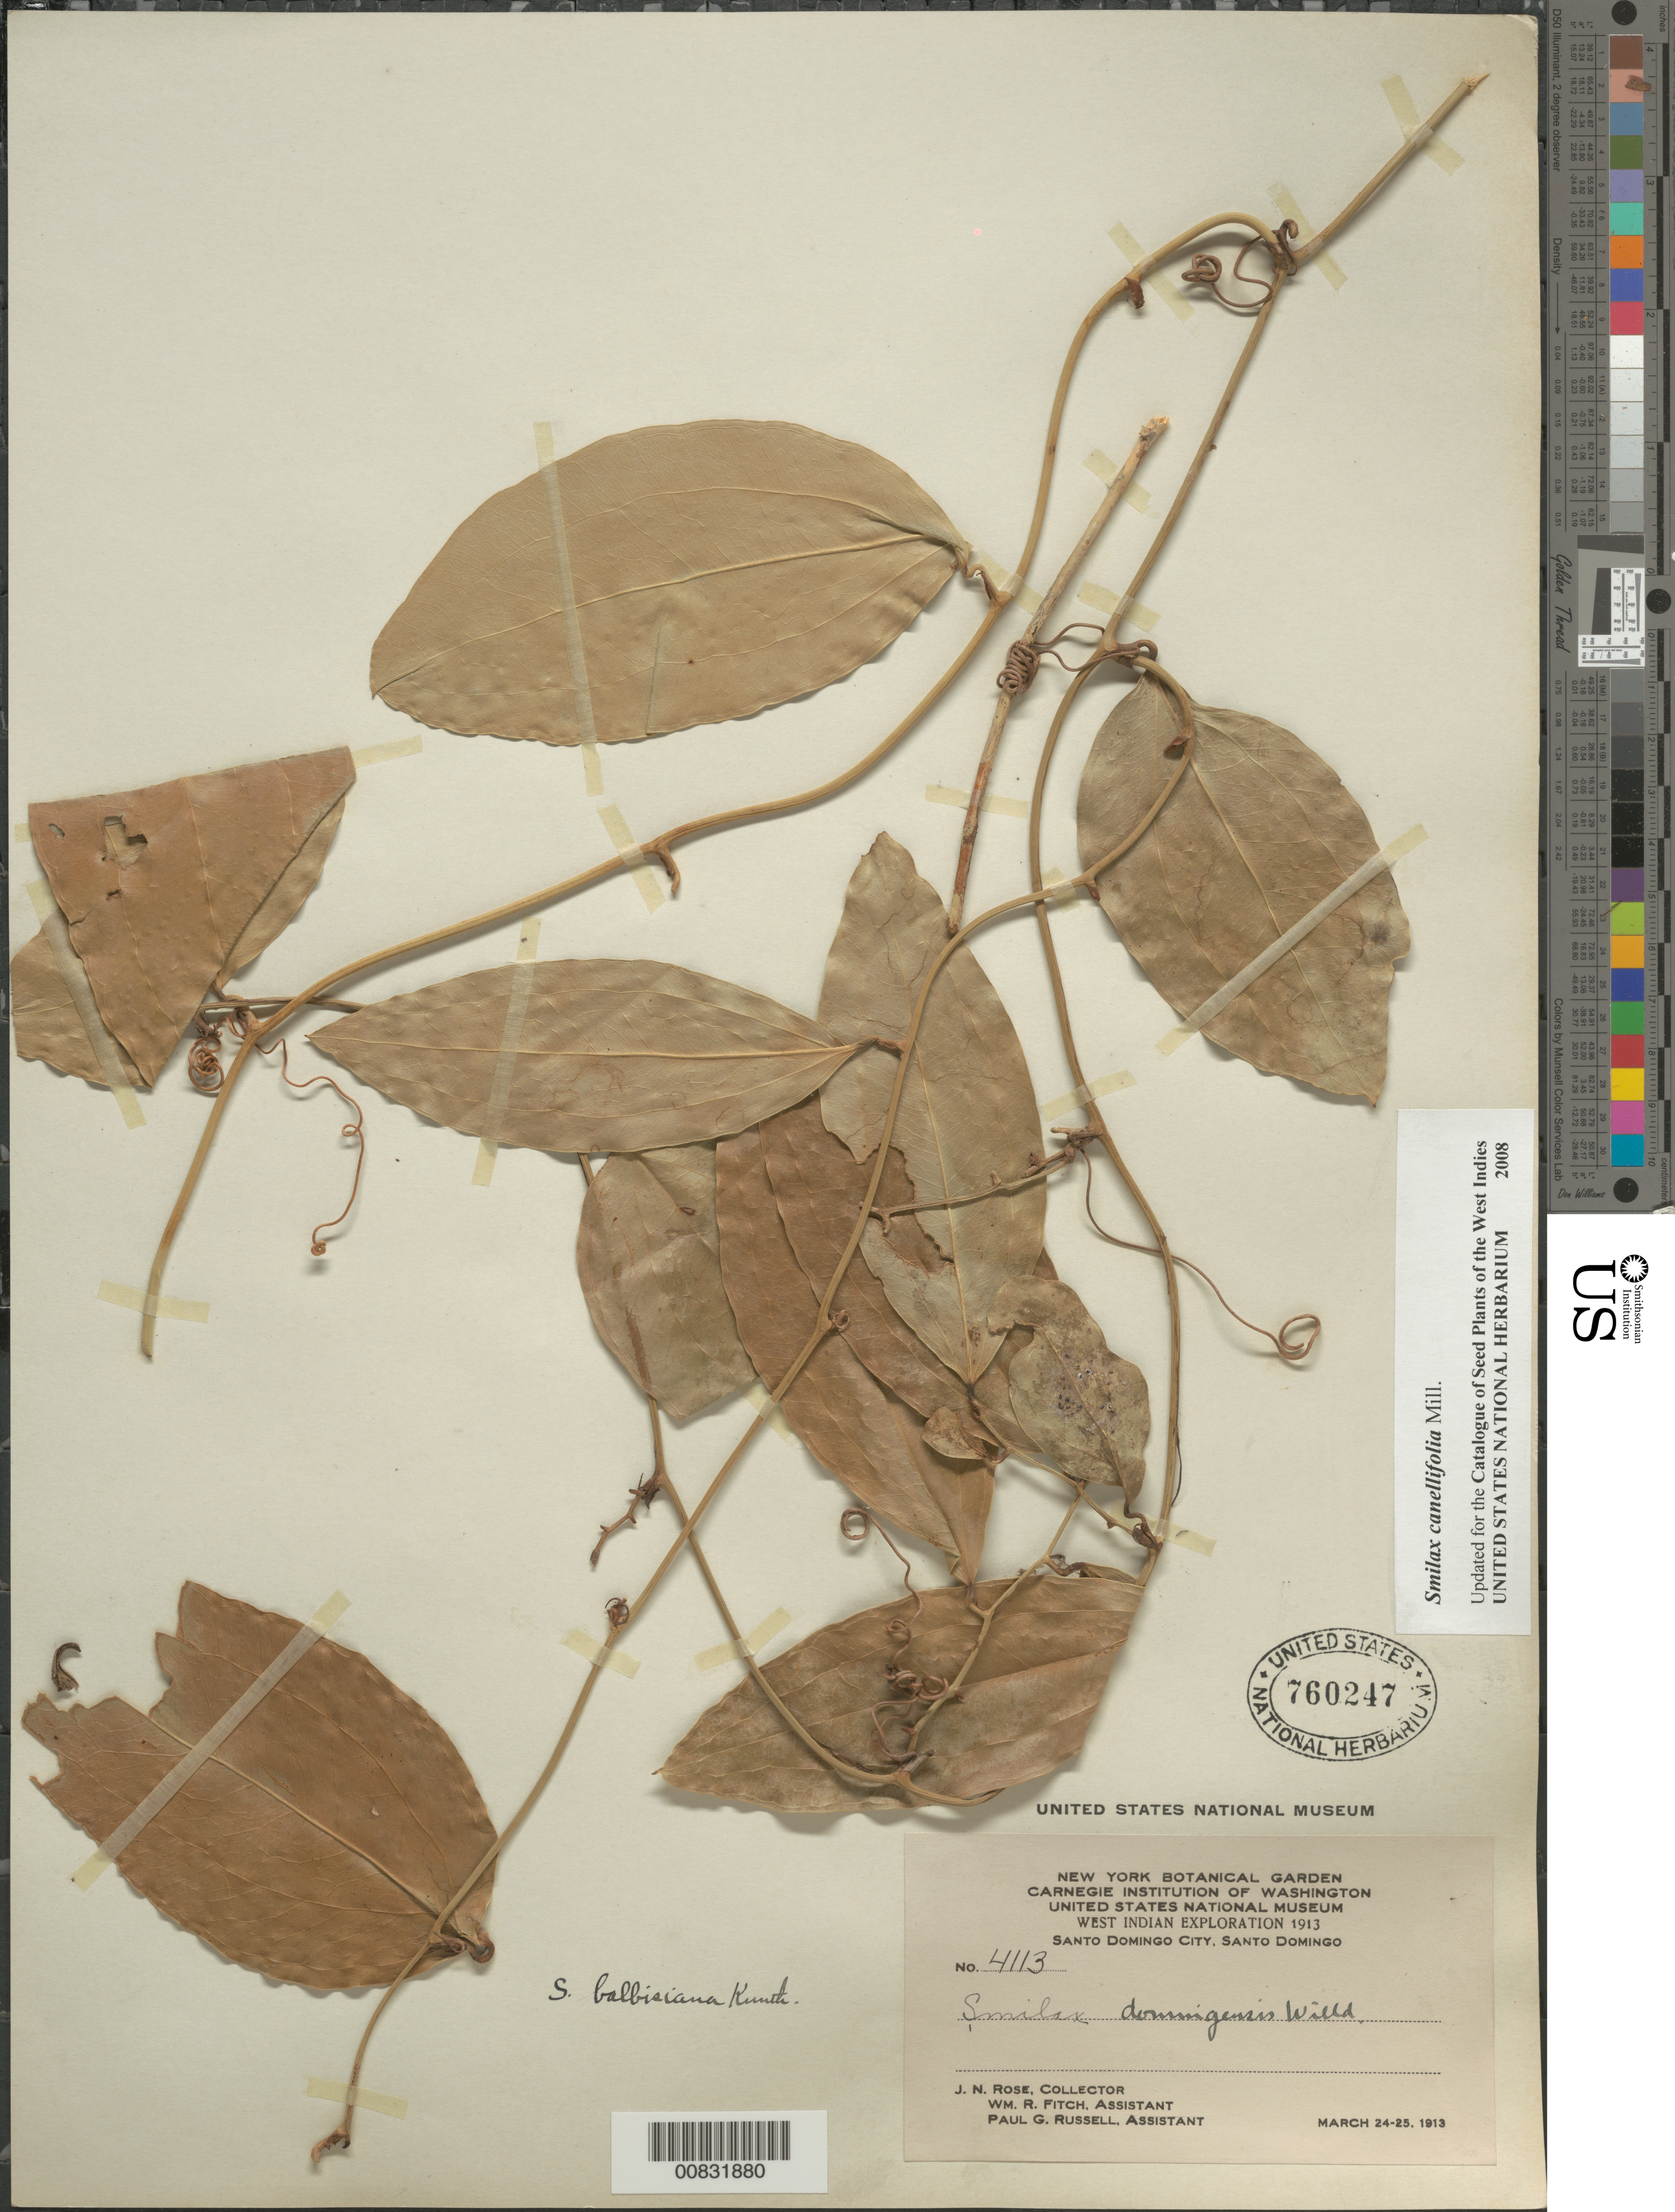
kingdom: Plantae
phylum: Tracheophyta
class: Liliopsida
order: Liliales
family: Smilacaceae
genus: Smilax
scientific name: Smilax canellifolia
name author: Mill.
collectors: J. N. Rose, W. R. Fitch & P. G. Russell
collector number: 4113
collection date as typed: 24 Mar 1913 to 25 Mar 1913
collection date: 1913-03-24/1913-03-25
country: Dominican Republic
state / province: Distrito Nacional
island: Hispaniola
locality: Santo Domingo City, Santo Domingo.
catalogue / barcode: US 760247